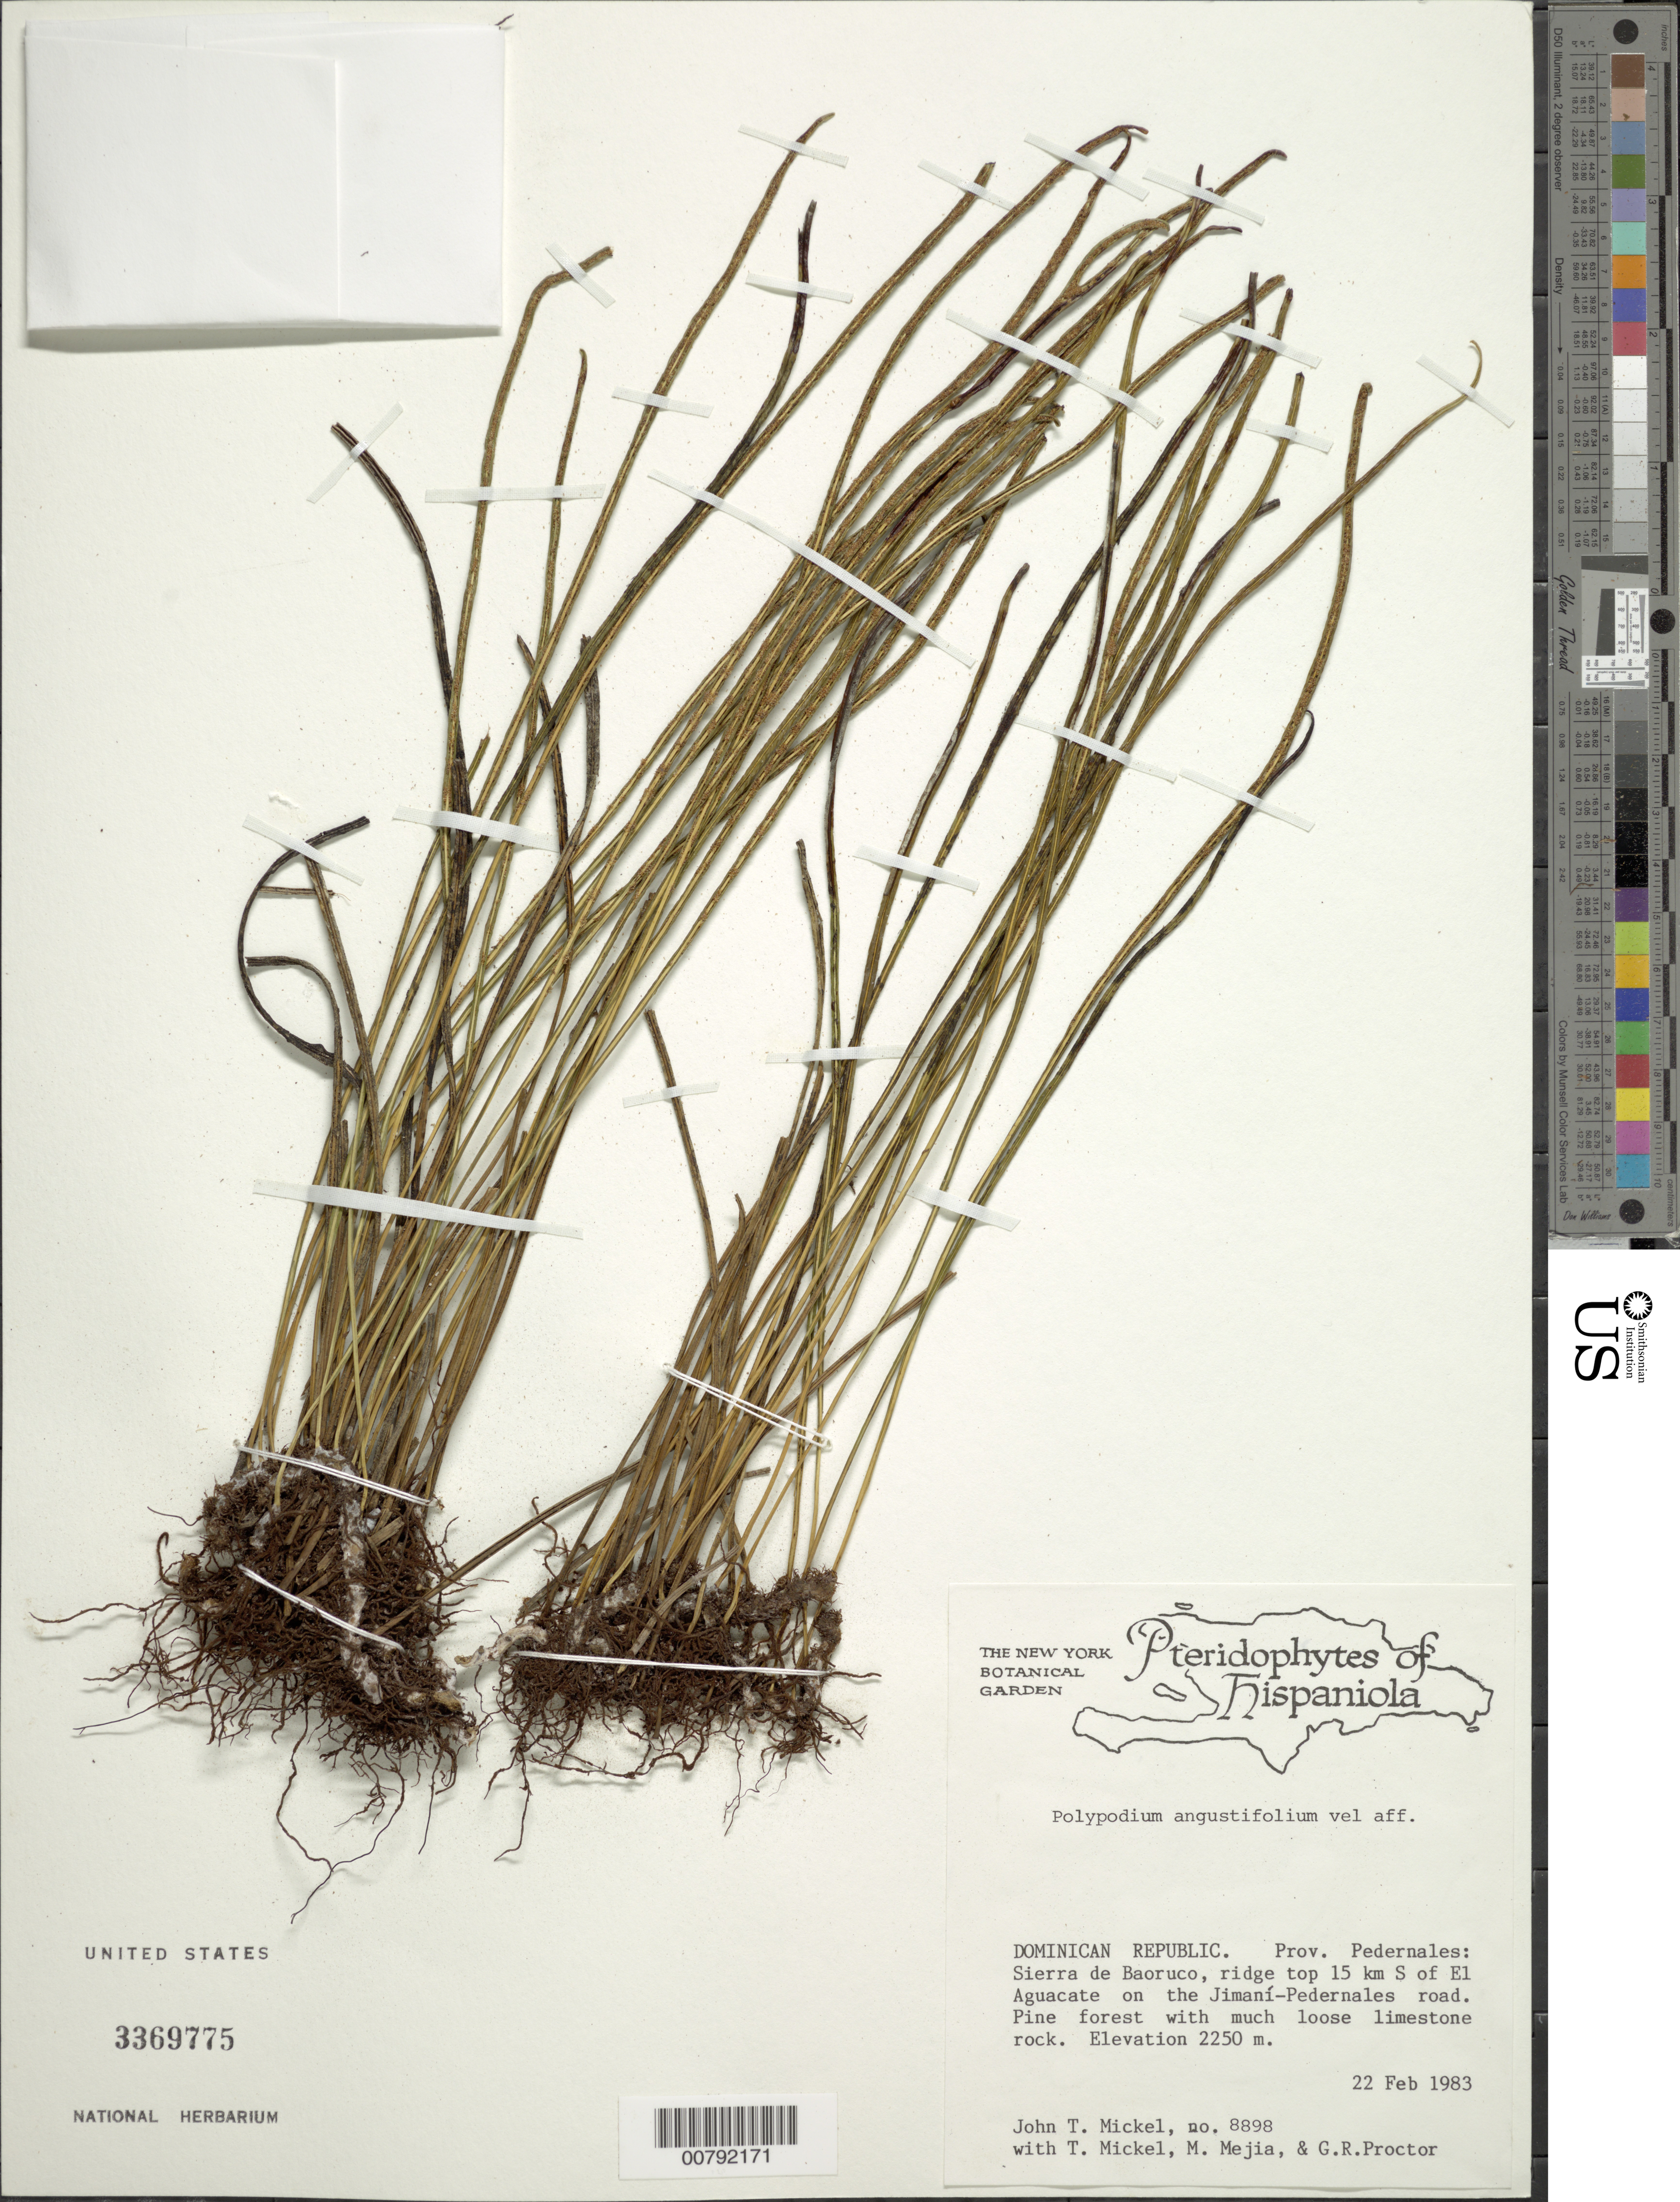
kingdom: Plantae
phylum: Tracheophyta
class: Polypodiopsida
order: Polypodiales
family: Polypodiaceae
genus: Campyloneurum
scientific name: Campyloneurum angustifolium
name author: (Sw.) Fée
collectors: J. T. Mickel, P. Mickel, M. Mejia & G. R. Proctor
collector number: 8898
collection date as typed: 22 Feb 1983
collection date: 1983-02-22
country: Dominican Republic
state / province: Pedernales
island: Hispaniola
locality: Sierra de Baoruco, 15 km S of El Aguacate on Jimaní-Pedernales road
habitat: Ridge top, pine forest with much loose limestone rock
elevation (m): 2250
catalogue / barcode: US 3369775